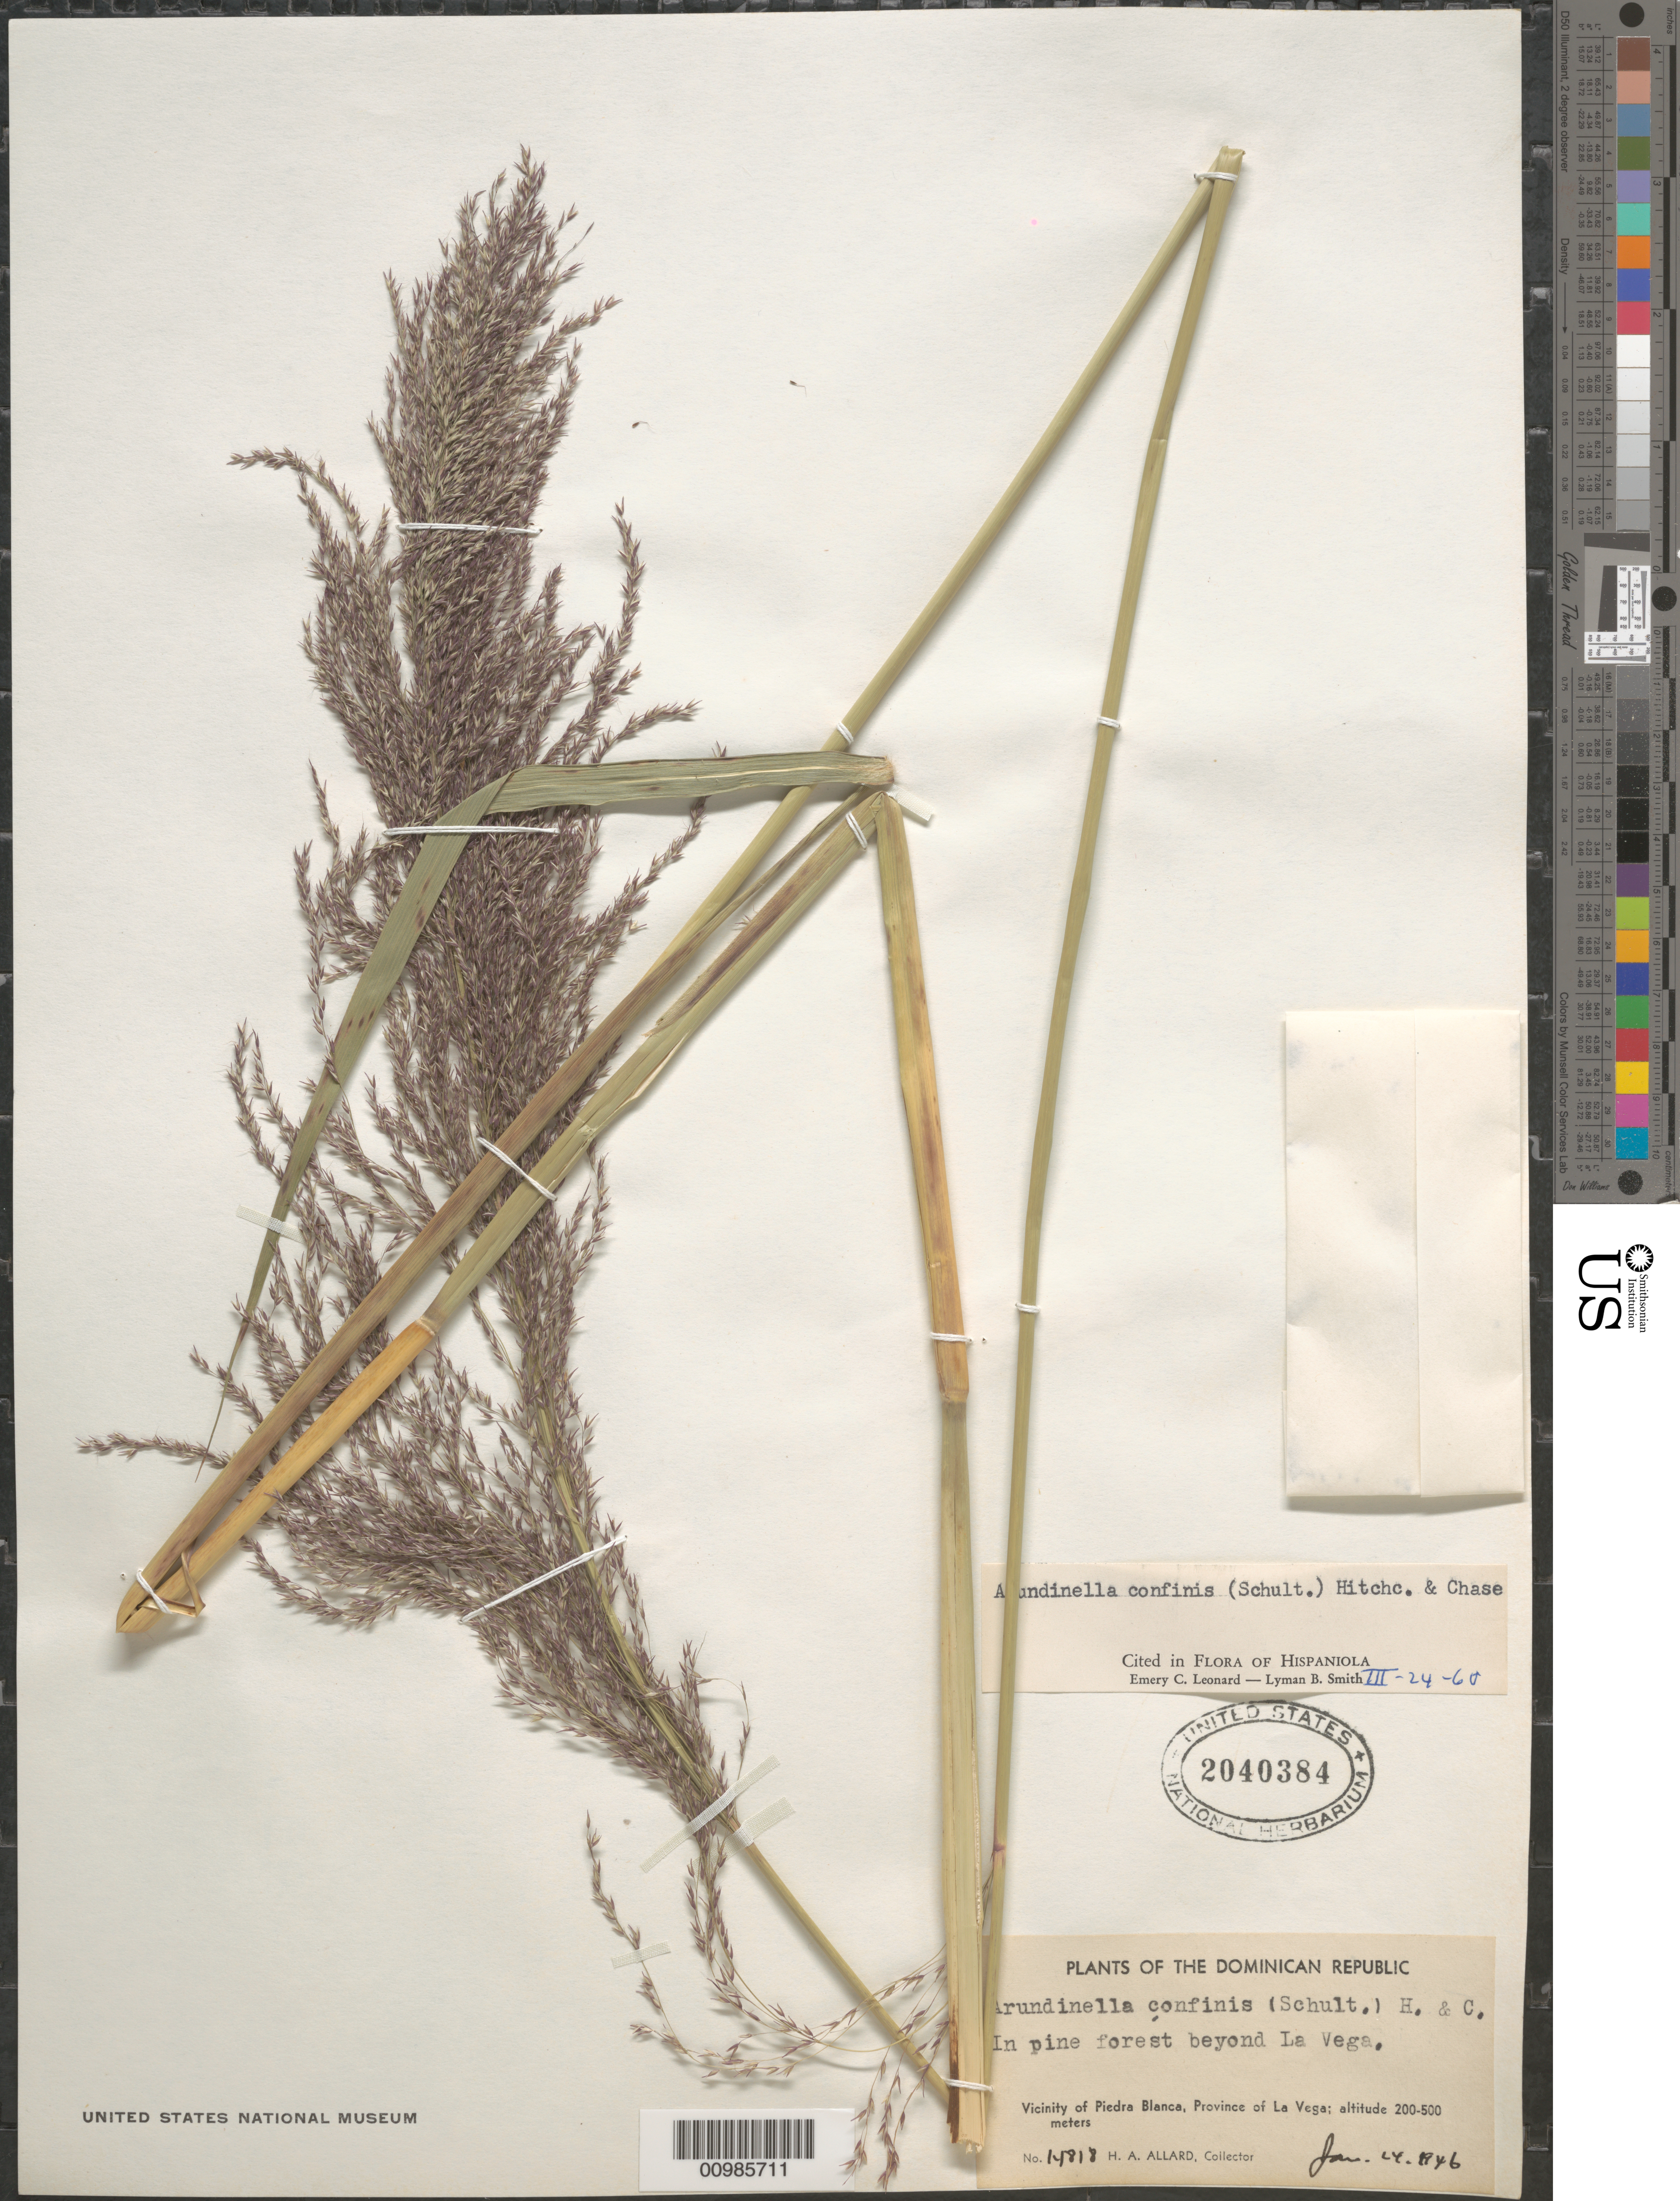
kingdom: Plantae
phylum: Tracheophyta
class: Liliopsida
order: Poales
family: Poaceae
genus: Arundinella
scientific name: Arundinella hispida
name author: (Humb. & Bonpl. ex Willd.) Kuntze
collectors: H. A. Allard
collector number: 14818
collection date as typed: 14 Jan 1946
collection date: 1946-01-14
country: Dominican Republic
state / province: La Vega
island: Hispaniola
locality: Vicinity of Piedra Blanca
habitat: in pine forest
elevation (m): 200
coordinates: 0 N, 0 E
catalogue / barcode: US 2040384